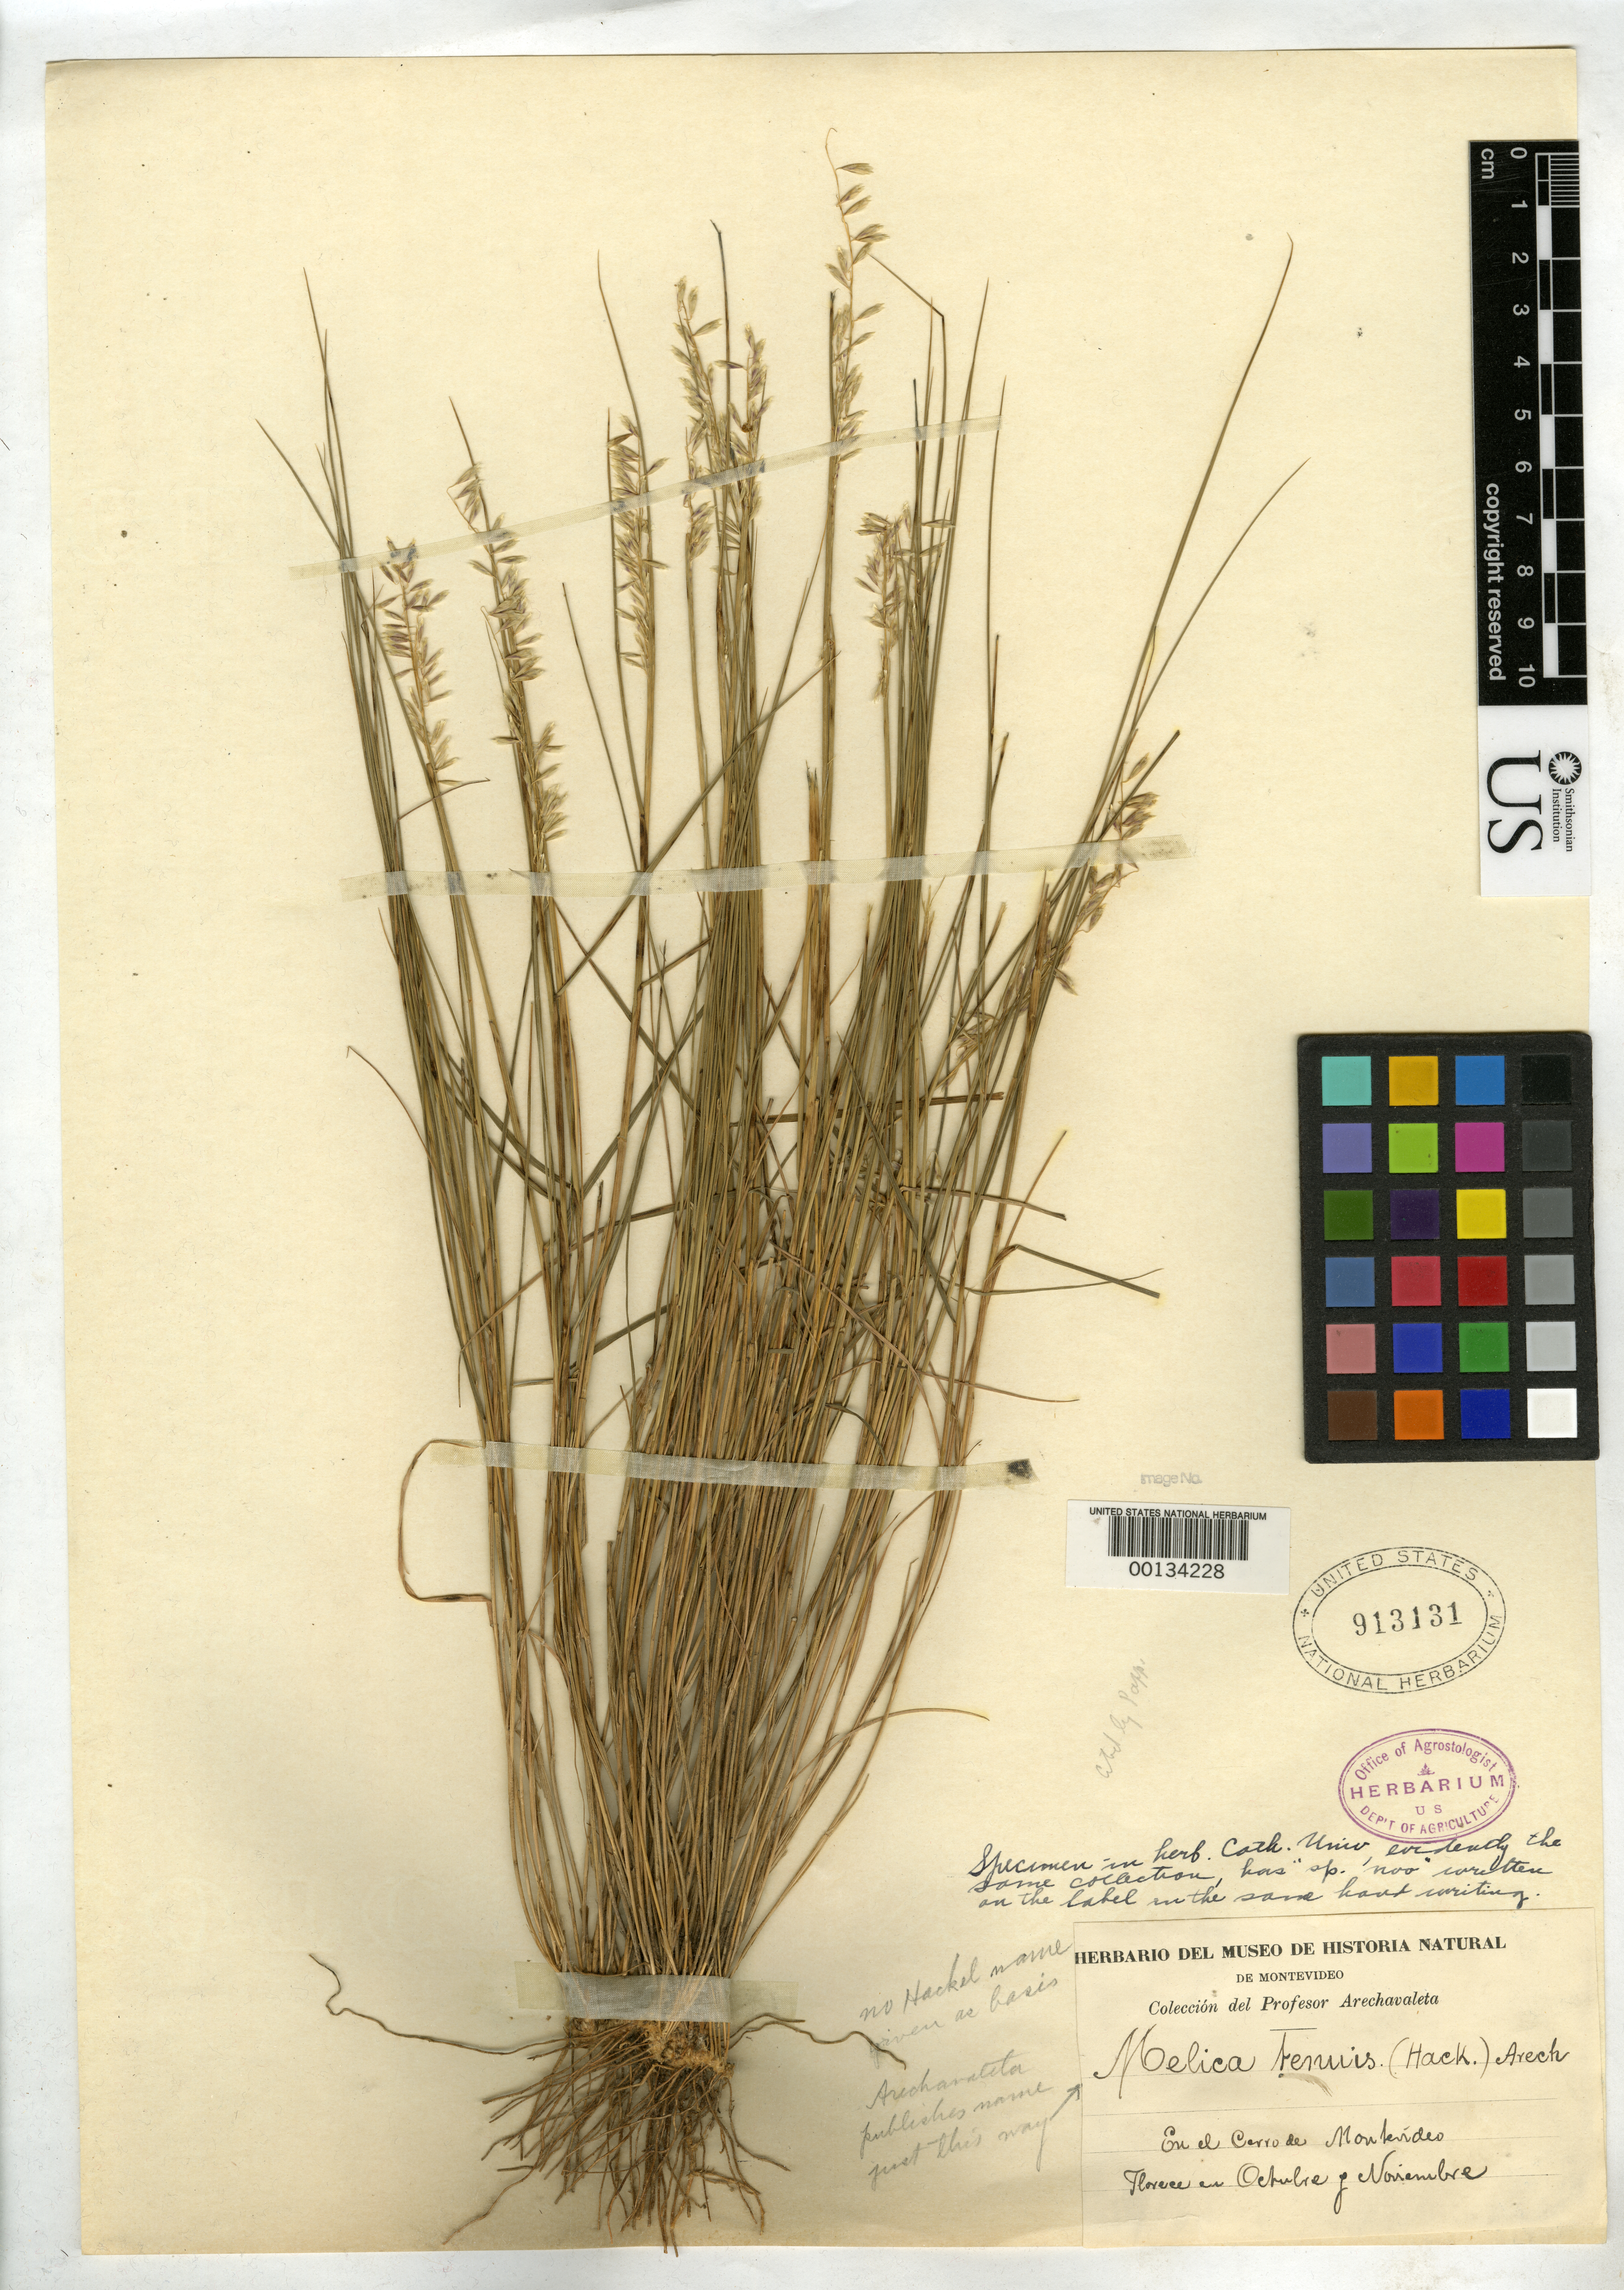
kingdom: Plantae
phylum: Tracheophyta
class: Liliopsida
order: Poales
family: Poaceae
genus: Melica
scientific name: Melica tenuis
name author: Arechav.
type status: Type Collection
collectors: J. Arechavaleta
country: Uruguay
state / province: Montevideo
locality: Grietas de Penascos, cerca de La Cumbre.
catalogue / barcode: US 913131